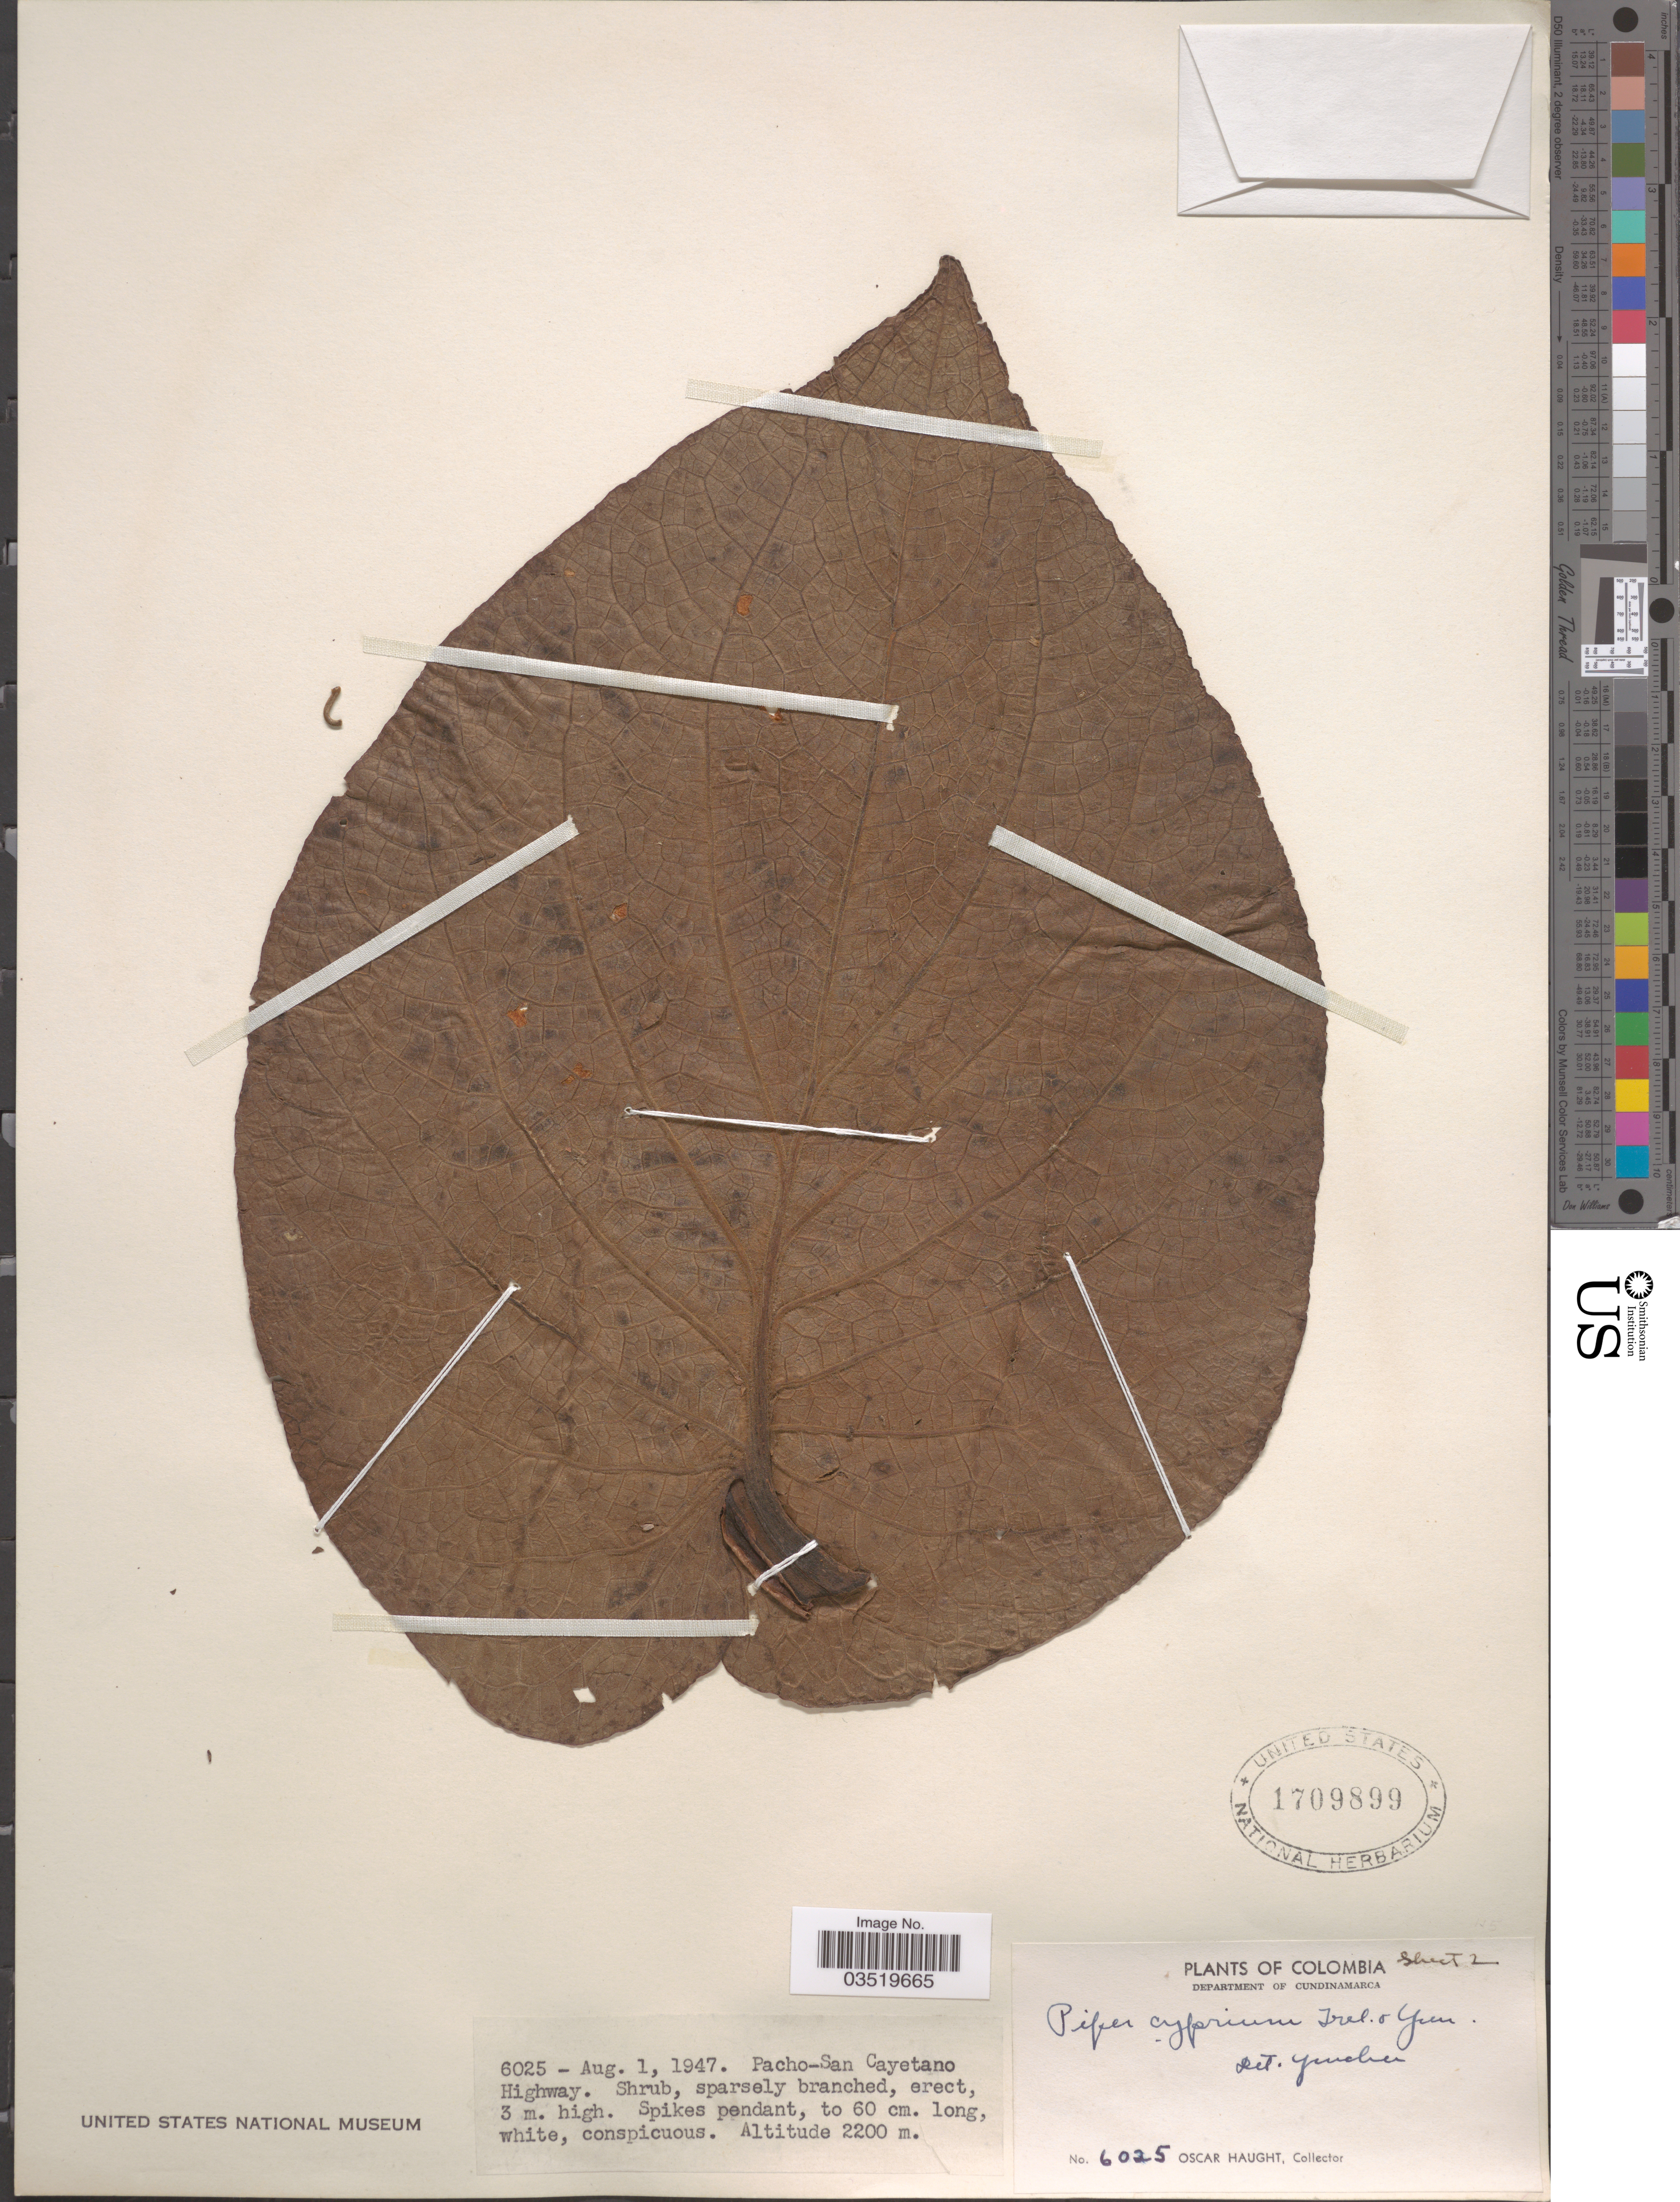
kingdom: Plantae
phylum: Tracheophyta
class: Magnoliopsida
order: Piperales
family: Piperaceae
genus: Piper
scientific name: Piper cyprium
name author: Trel. & Yunck.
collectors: O. L. Haught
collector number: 6025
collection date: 1947-08-01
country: Colombia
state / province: Cundinamarca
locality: Department of Cundinamarca. Pacho-San Cayetano Highway.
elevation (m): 2200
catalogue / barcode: US 1709899